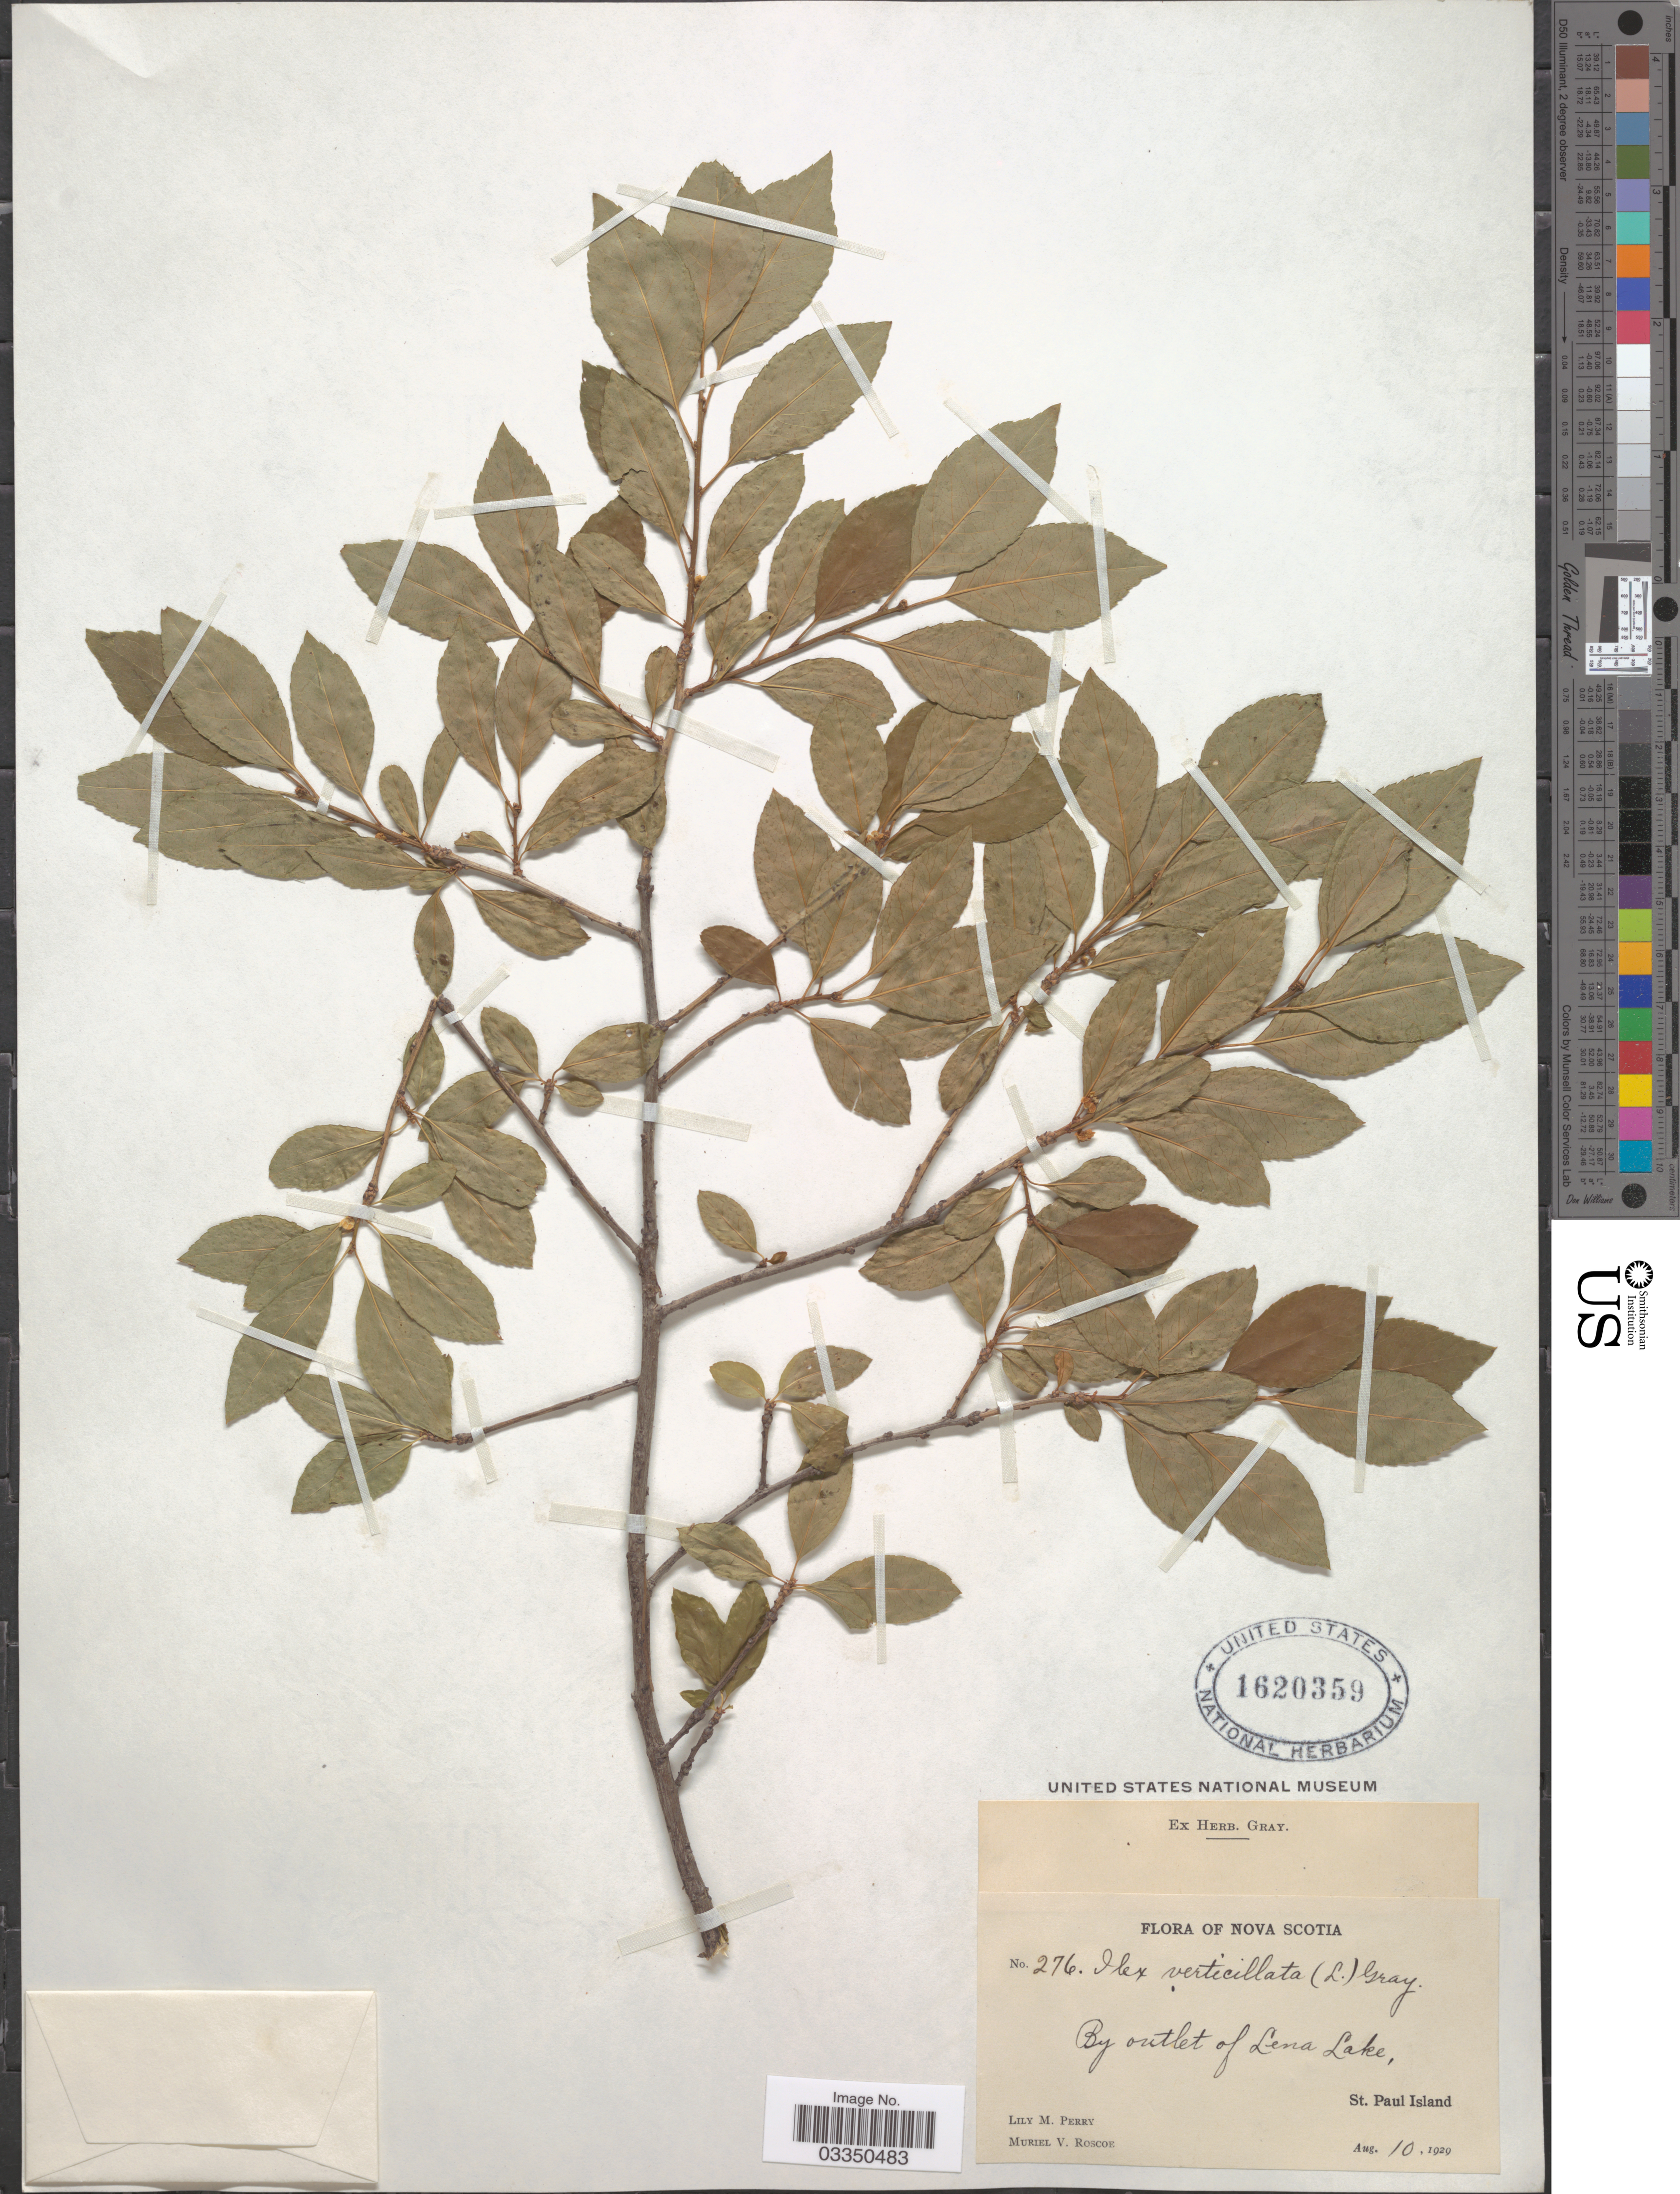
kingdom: Plantae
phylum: Tracheophyta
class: Magnoliopsida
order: Aquifoliales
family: Aquifoliaceae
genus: Ilex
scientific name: Ilex verticillata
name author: (L.) A. Gray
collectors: L. M. Perry & M. Roscoe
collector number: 276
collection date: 1929-08-10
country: Canada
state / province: Nova Scotia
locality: By outlet of Lena Lake, St. Paul Island.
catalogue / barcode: US 1620359